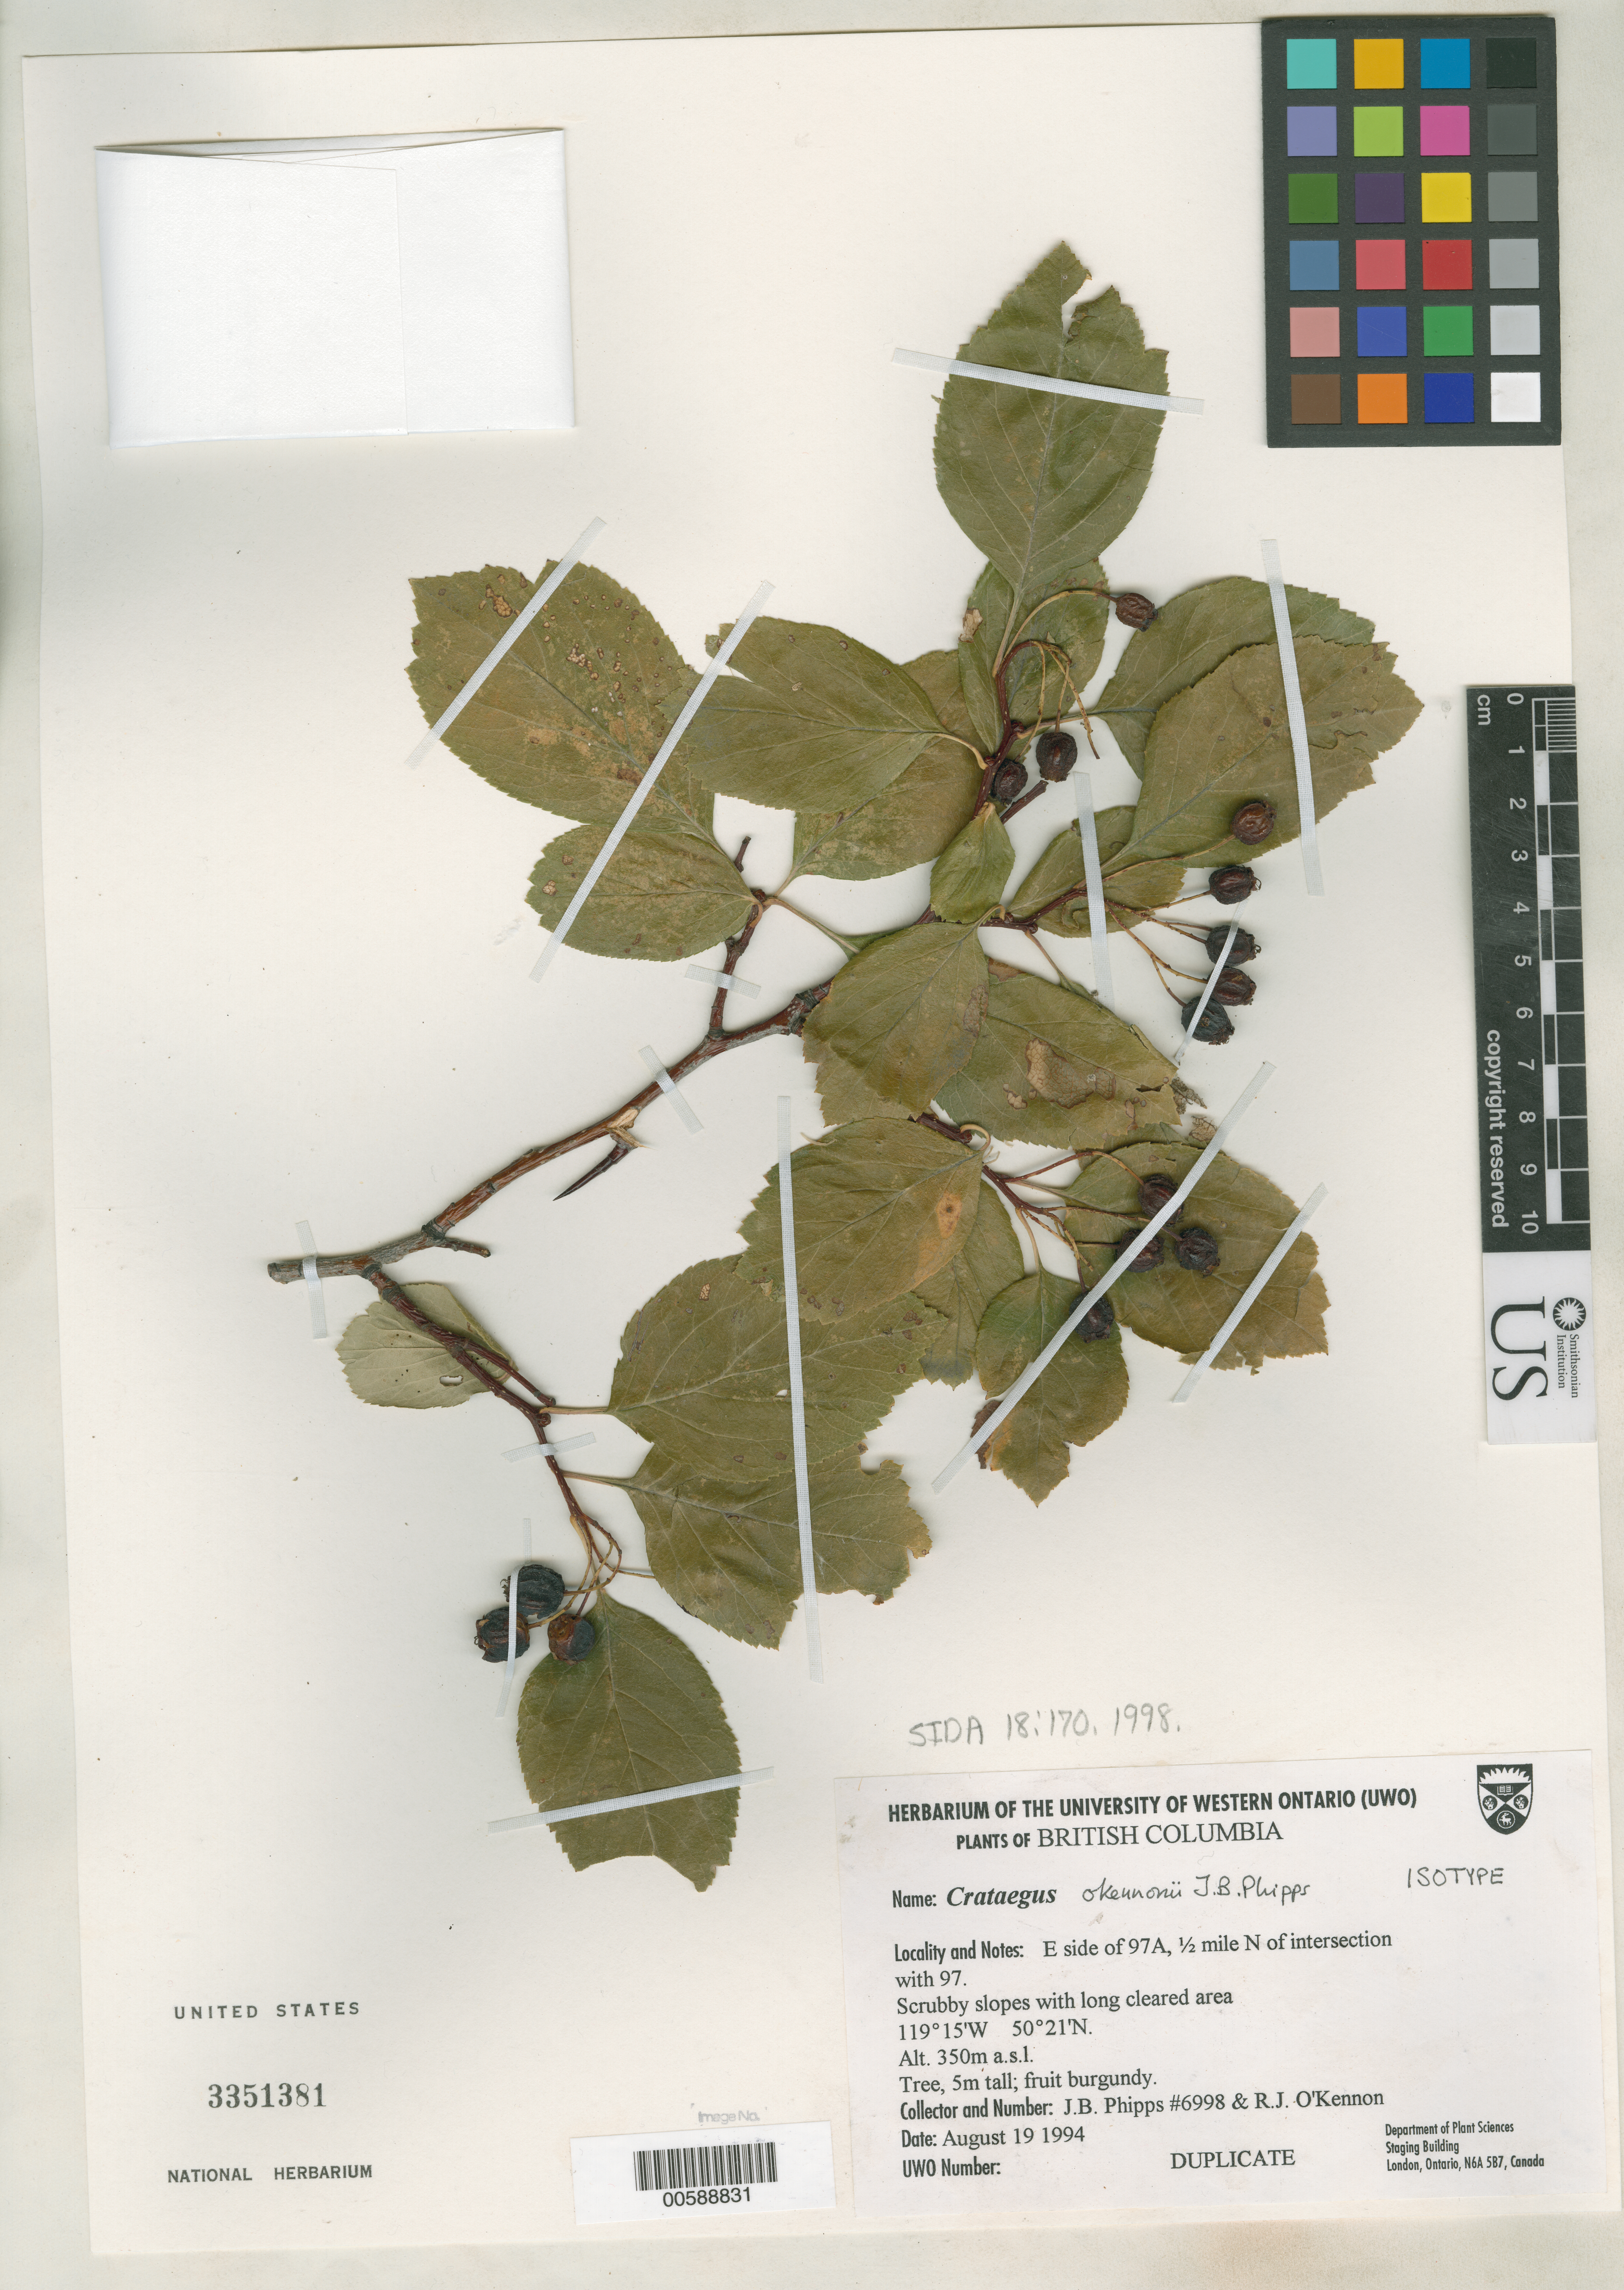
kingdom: Plantae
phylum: Tracheophyta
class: Magnoliopsida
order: Rosales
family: Rosaceae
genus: Crataegus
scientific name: Crataegus okennonii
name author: J.B. Phipps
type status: Isotype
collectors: J. Phipps & R. O'Kennon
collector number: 6998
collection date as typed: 19 Aug 1994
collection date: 1994-08-19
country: Canada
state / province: British Columbia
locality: E side of 97a, 1/2 mi N of intersection with 97.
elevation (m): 350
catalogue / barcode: US 3351381